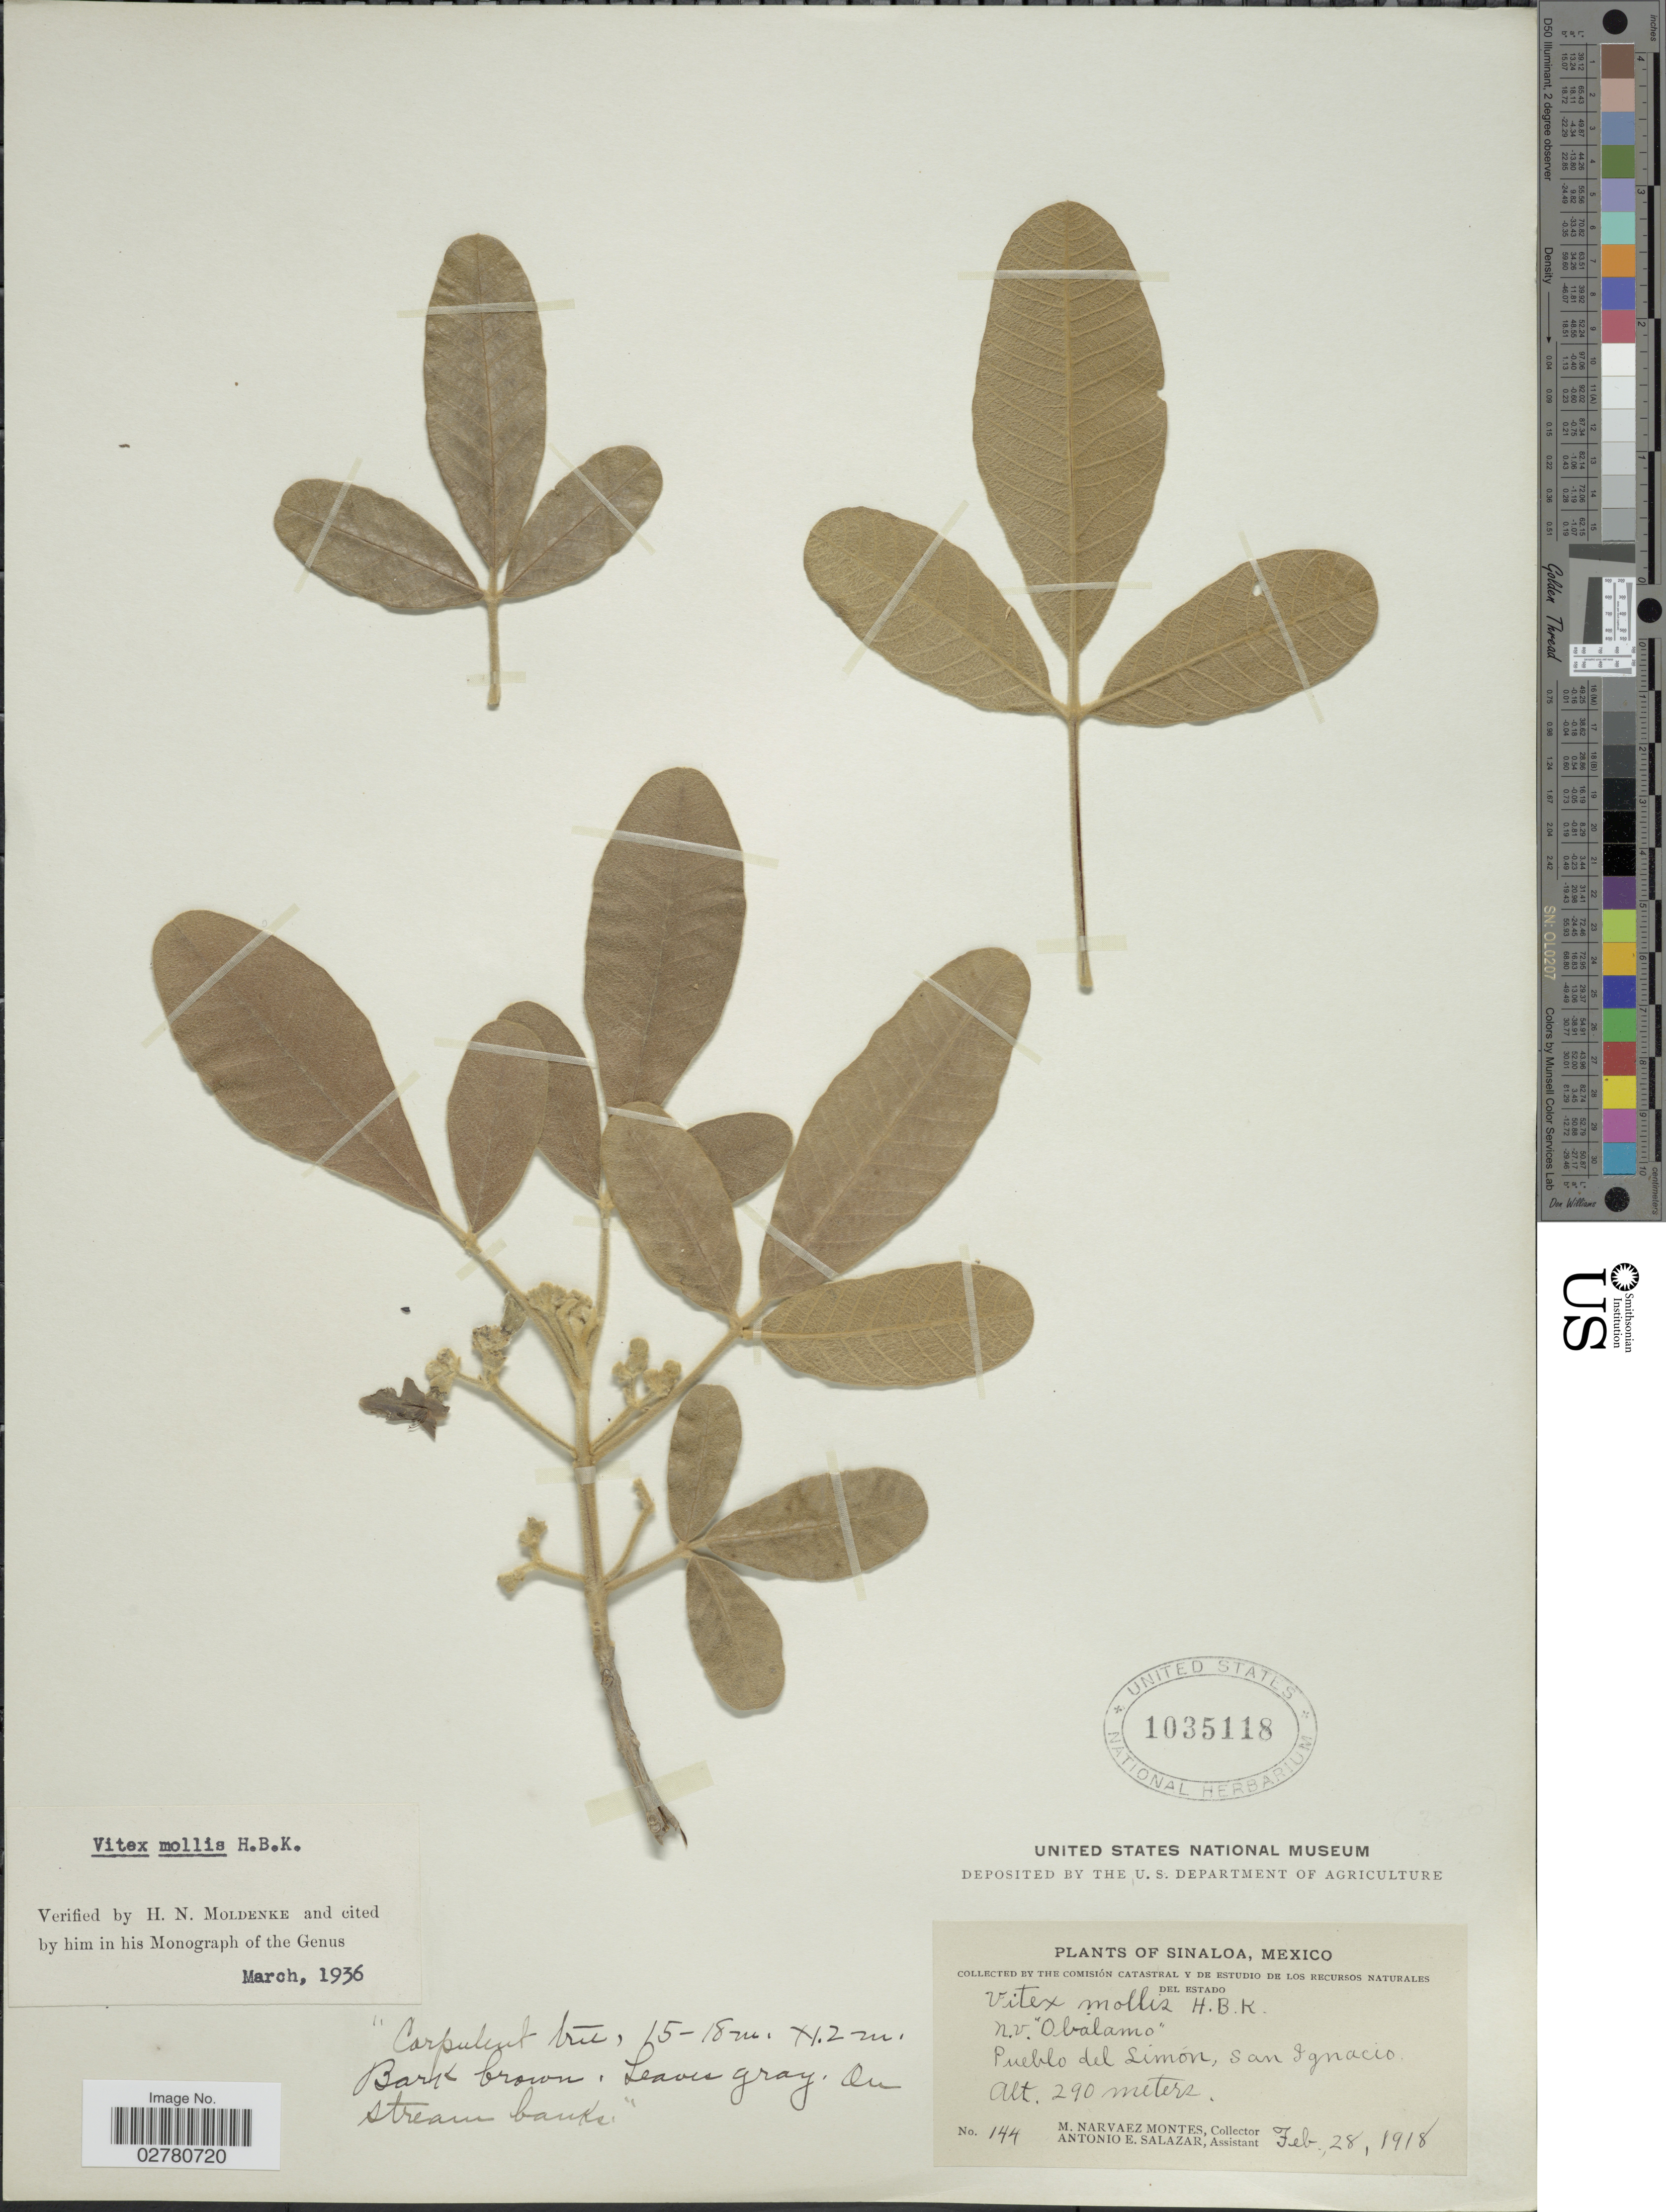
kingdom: Plantae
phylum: Tracheophyta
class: Magnoliopsida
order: Lamiales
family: Lamiaceae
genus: Vitex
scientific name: Vitex mollis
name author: Kunth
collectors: M. Narvaez-Montes & A. E. Salazar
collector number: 144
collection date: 1918-02-28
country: Mexico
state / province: Sinaloa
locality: Pueblo del Limón, San Ignacio.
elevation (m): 290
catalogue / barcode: US 1035118